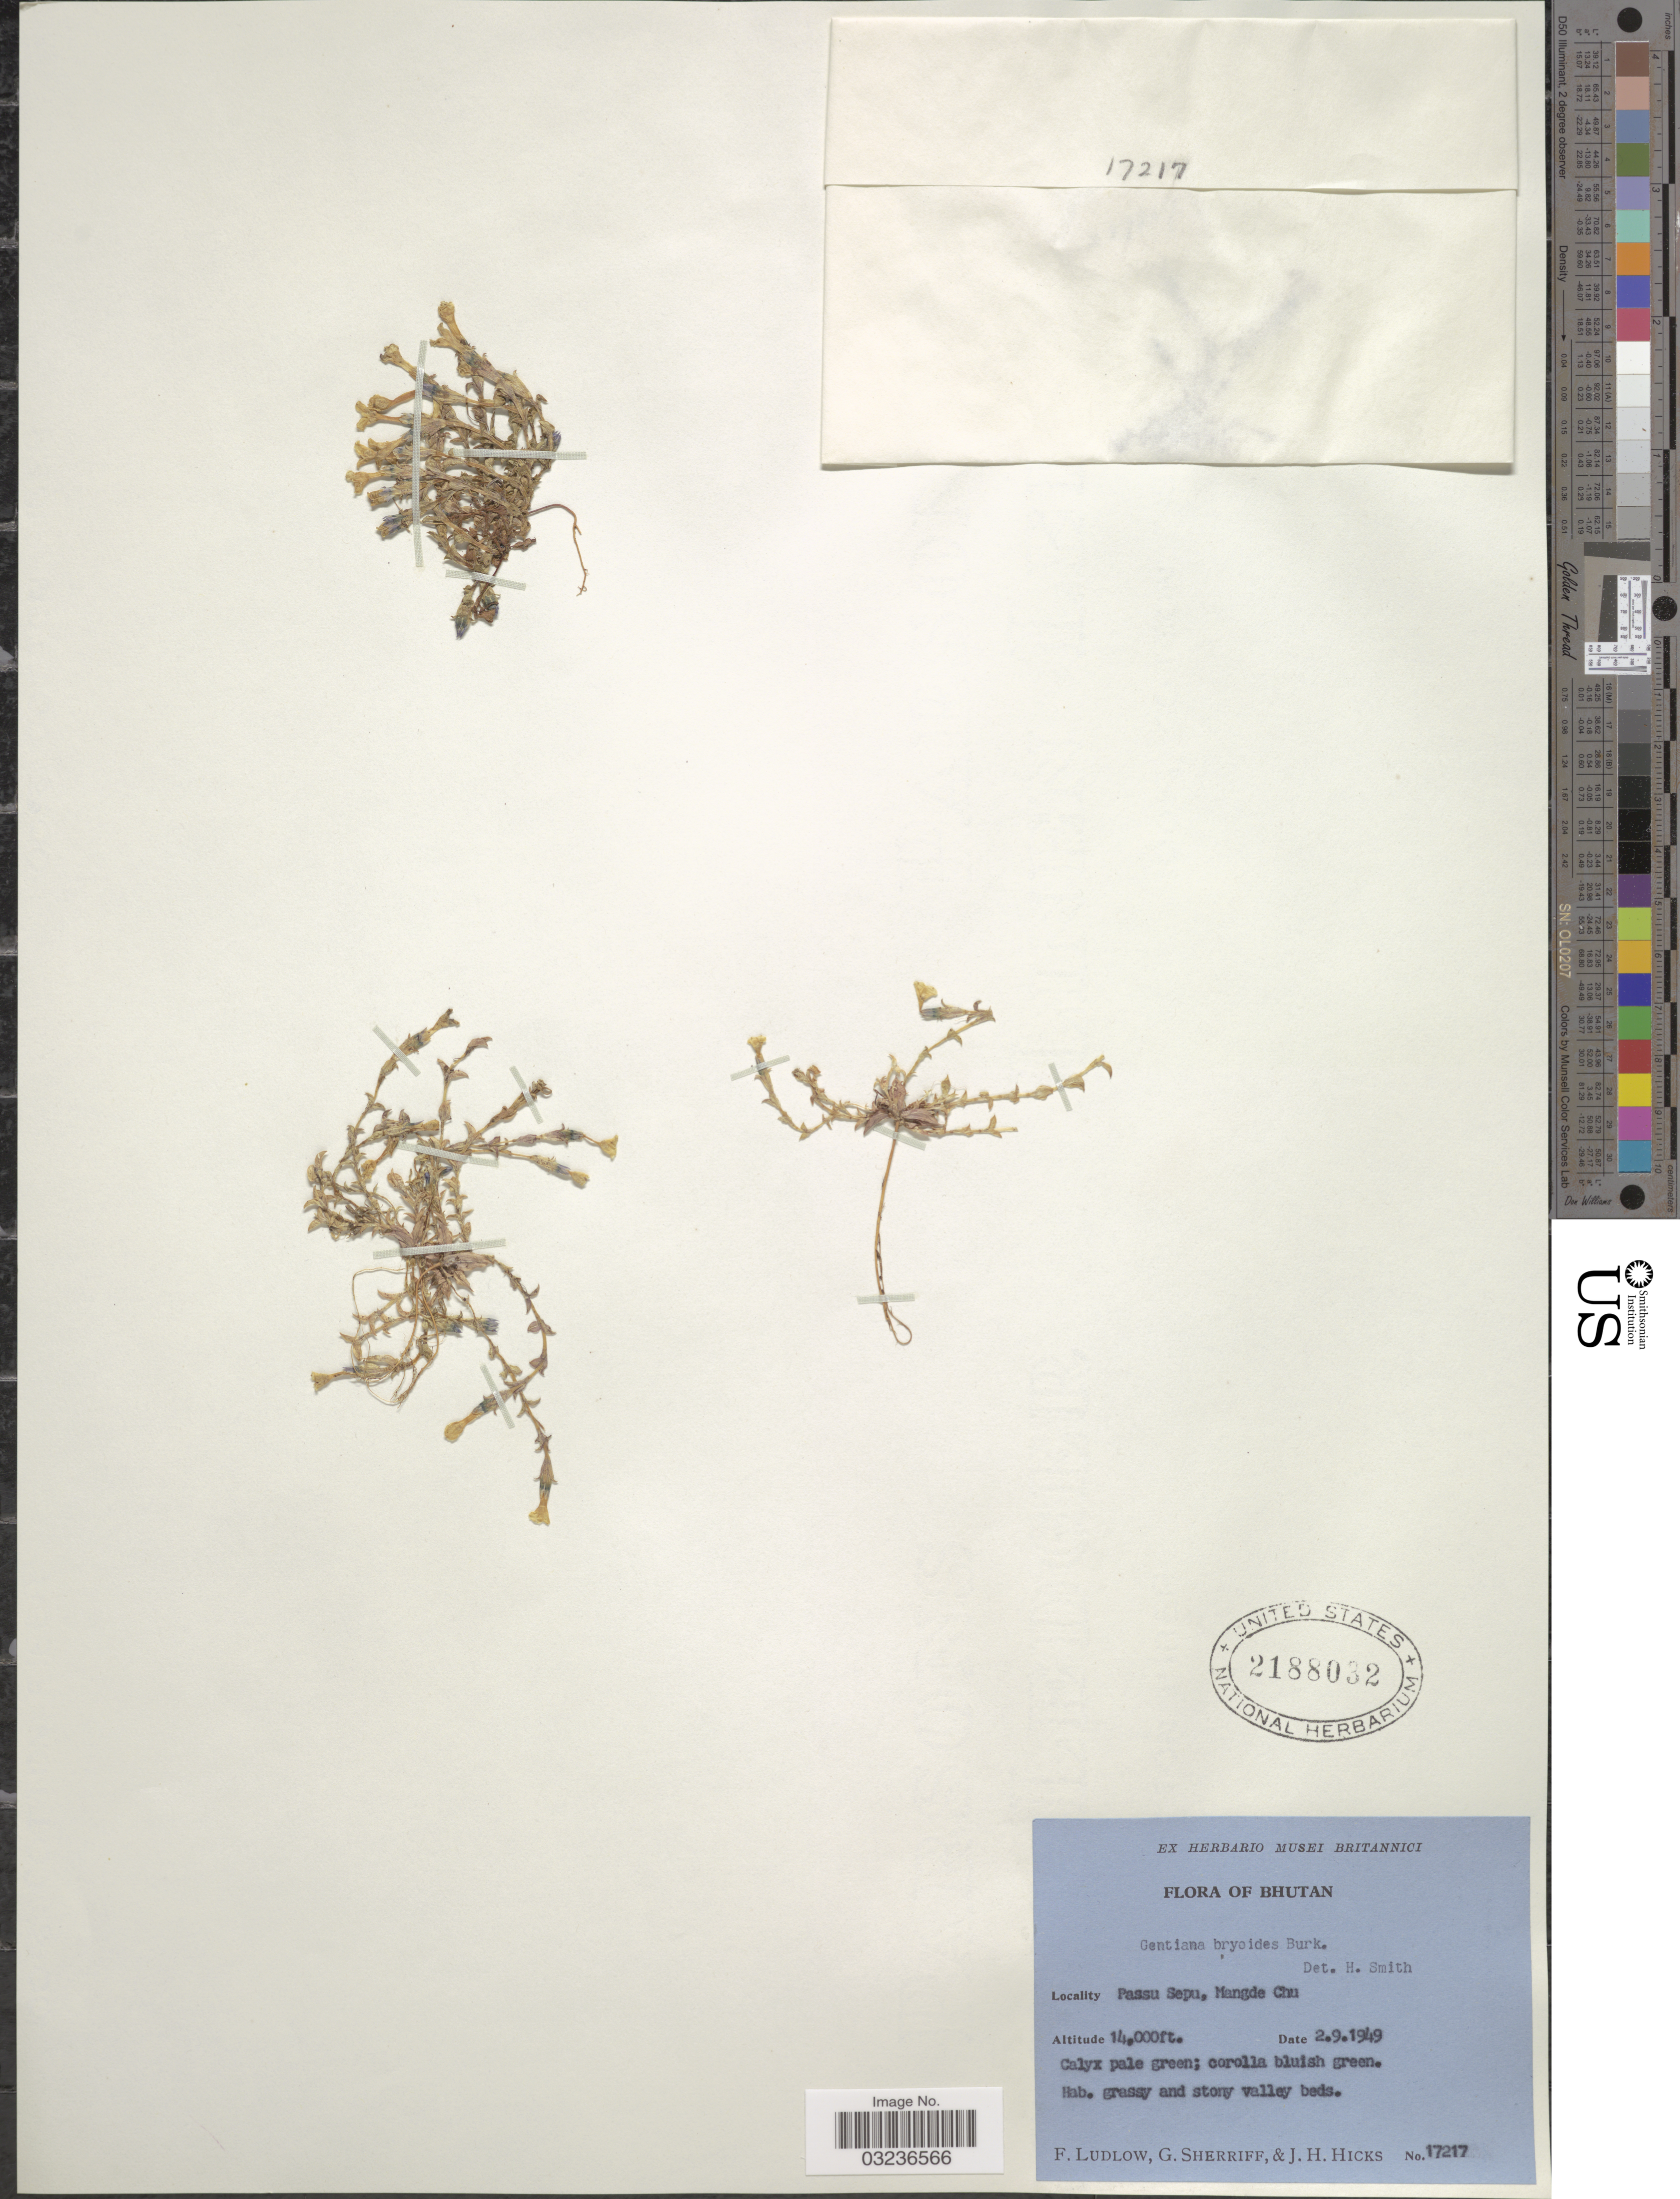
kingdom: Plantae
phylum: Tracheophyta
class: Magnoliopsida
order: Gentianales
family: Gentianaceae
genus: Gentiana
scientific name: Gentiana bryoides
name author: Burkill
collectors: F. Ludlow, G. Sherriff & J. H. Hicks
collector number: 17217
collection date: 1949-09-02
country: Bhutan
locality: Passu Sepu, Mangde Chu.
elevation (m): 4267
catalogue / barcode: US 2188032